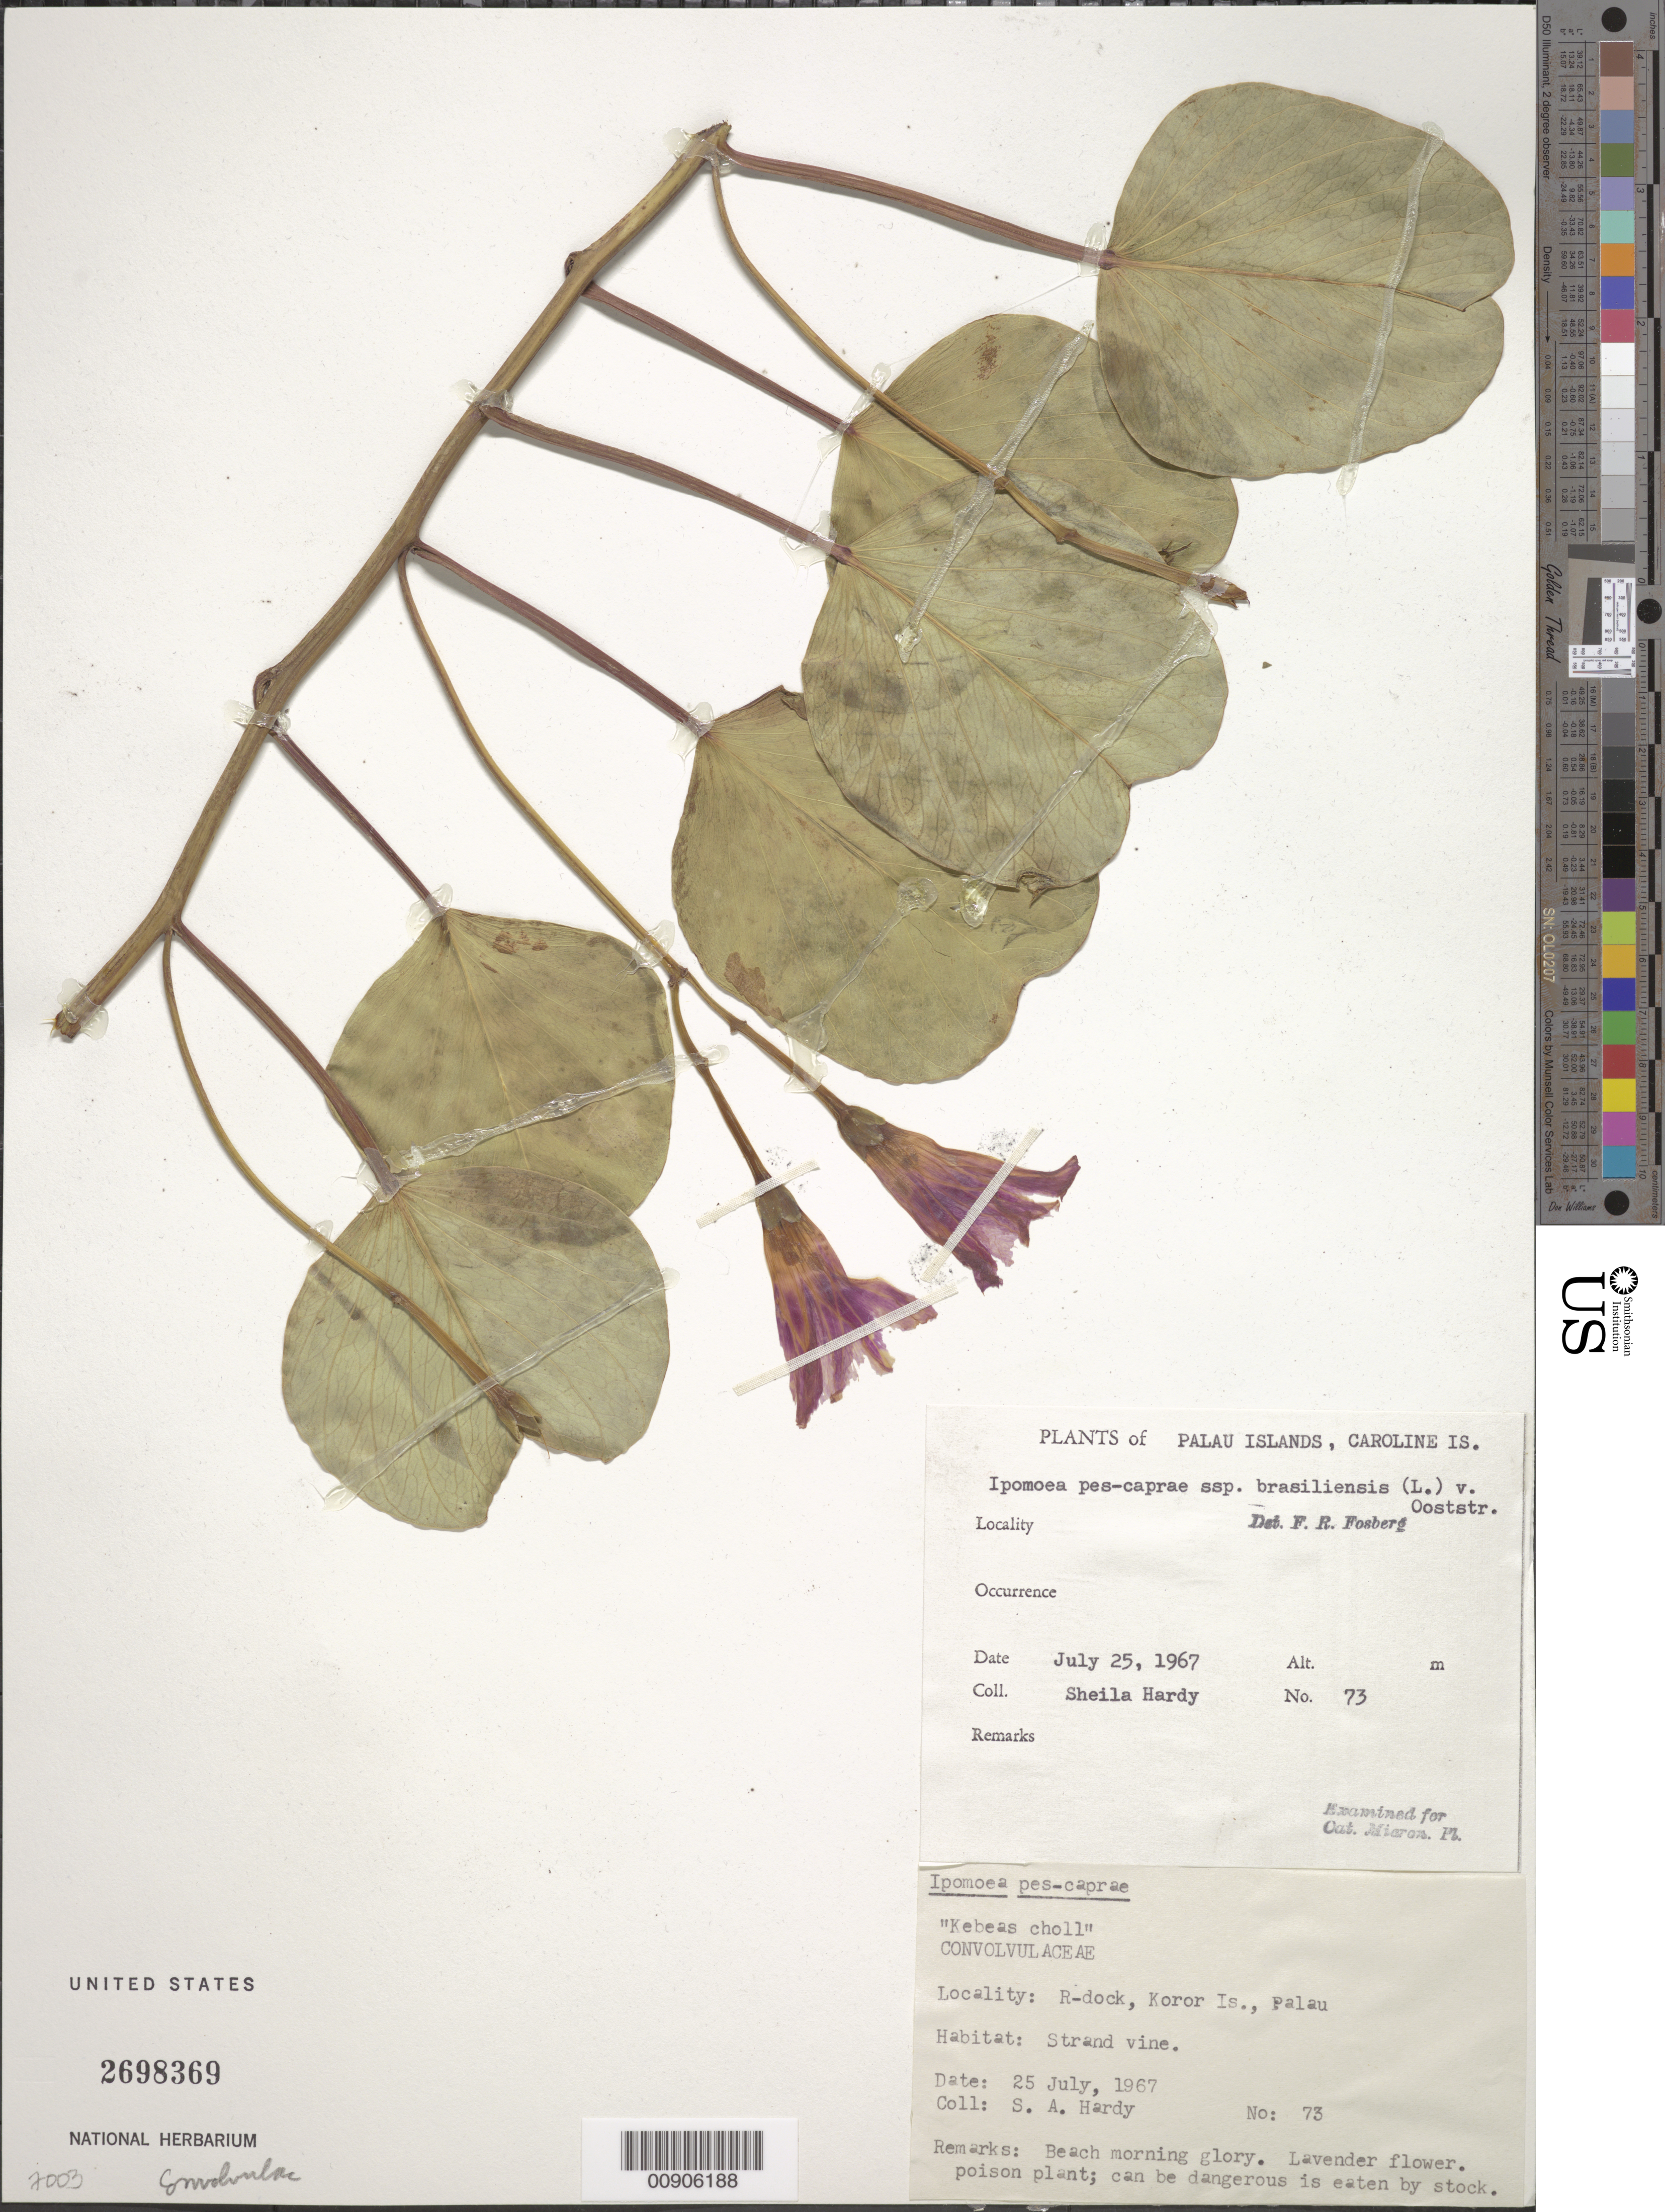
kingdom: Plantae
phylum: Tracheophyta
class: Magnoliopsida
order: Solanales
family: Convolvulaceae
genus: Ipomoea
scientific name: Ipomoea pes-caprae subsp. brasiliensis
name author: (L.) Ooststr.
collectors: S. A. Hardy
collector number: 73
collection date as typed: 25 Jul 1967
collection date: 1967-07-25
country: Palau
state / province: Koror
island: Oreor (Koror)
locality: R-dock, Koror Is., Palau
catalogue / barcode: US 2698369